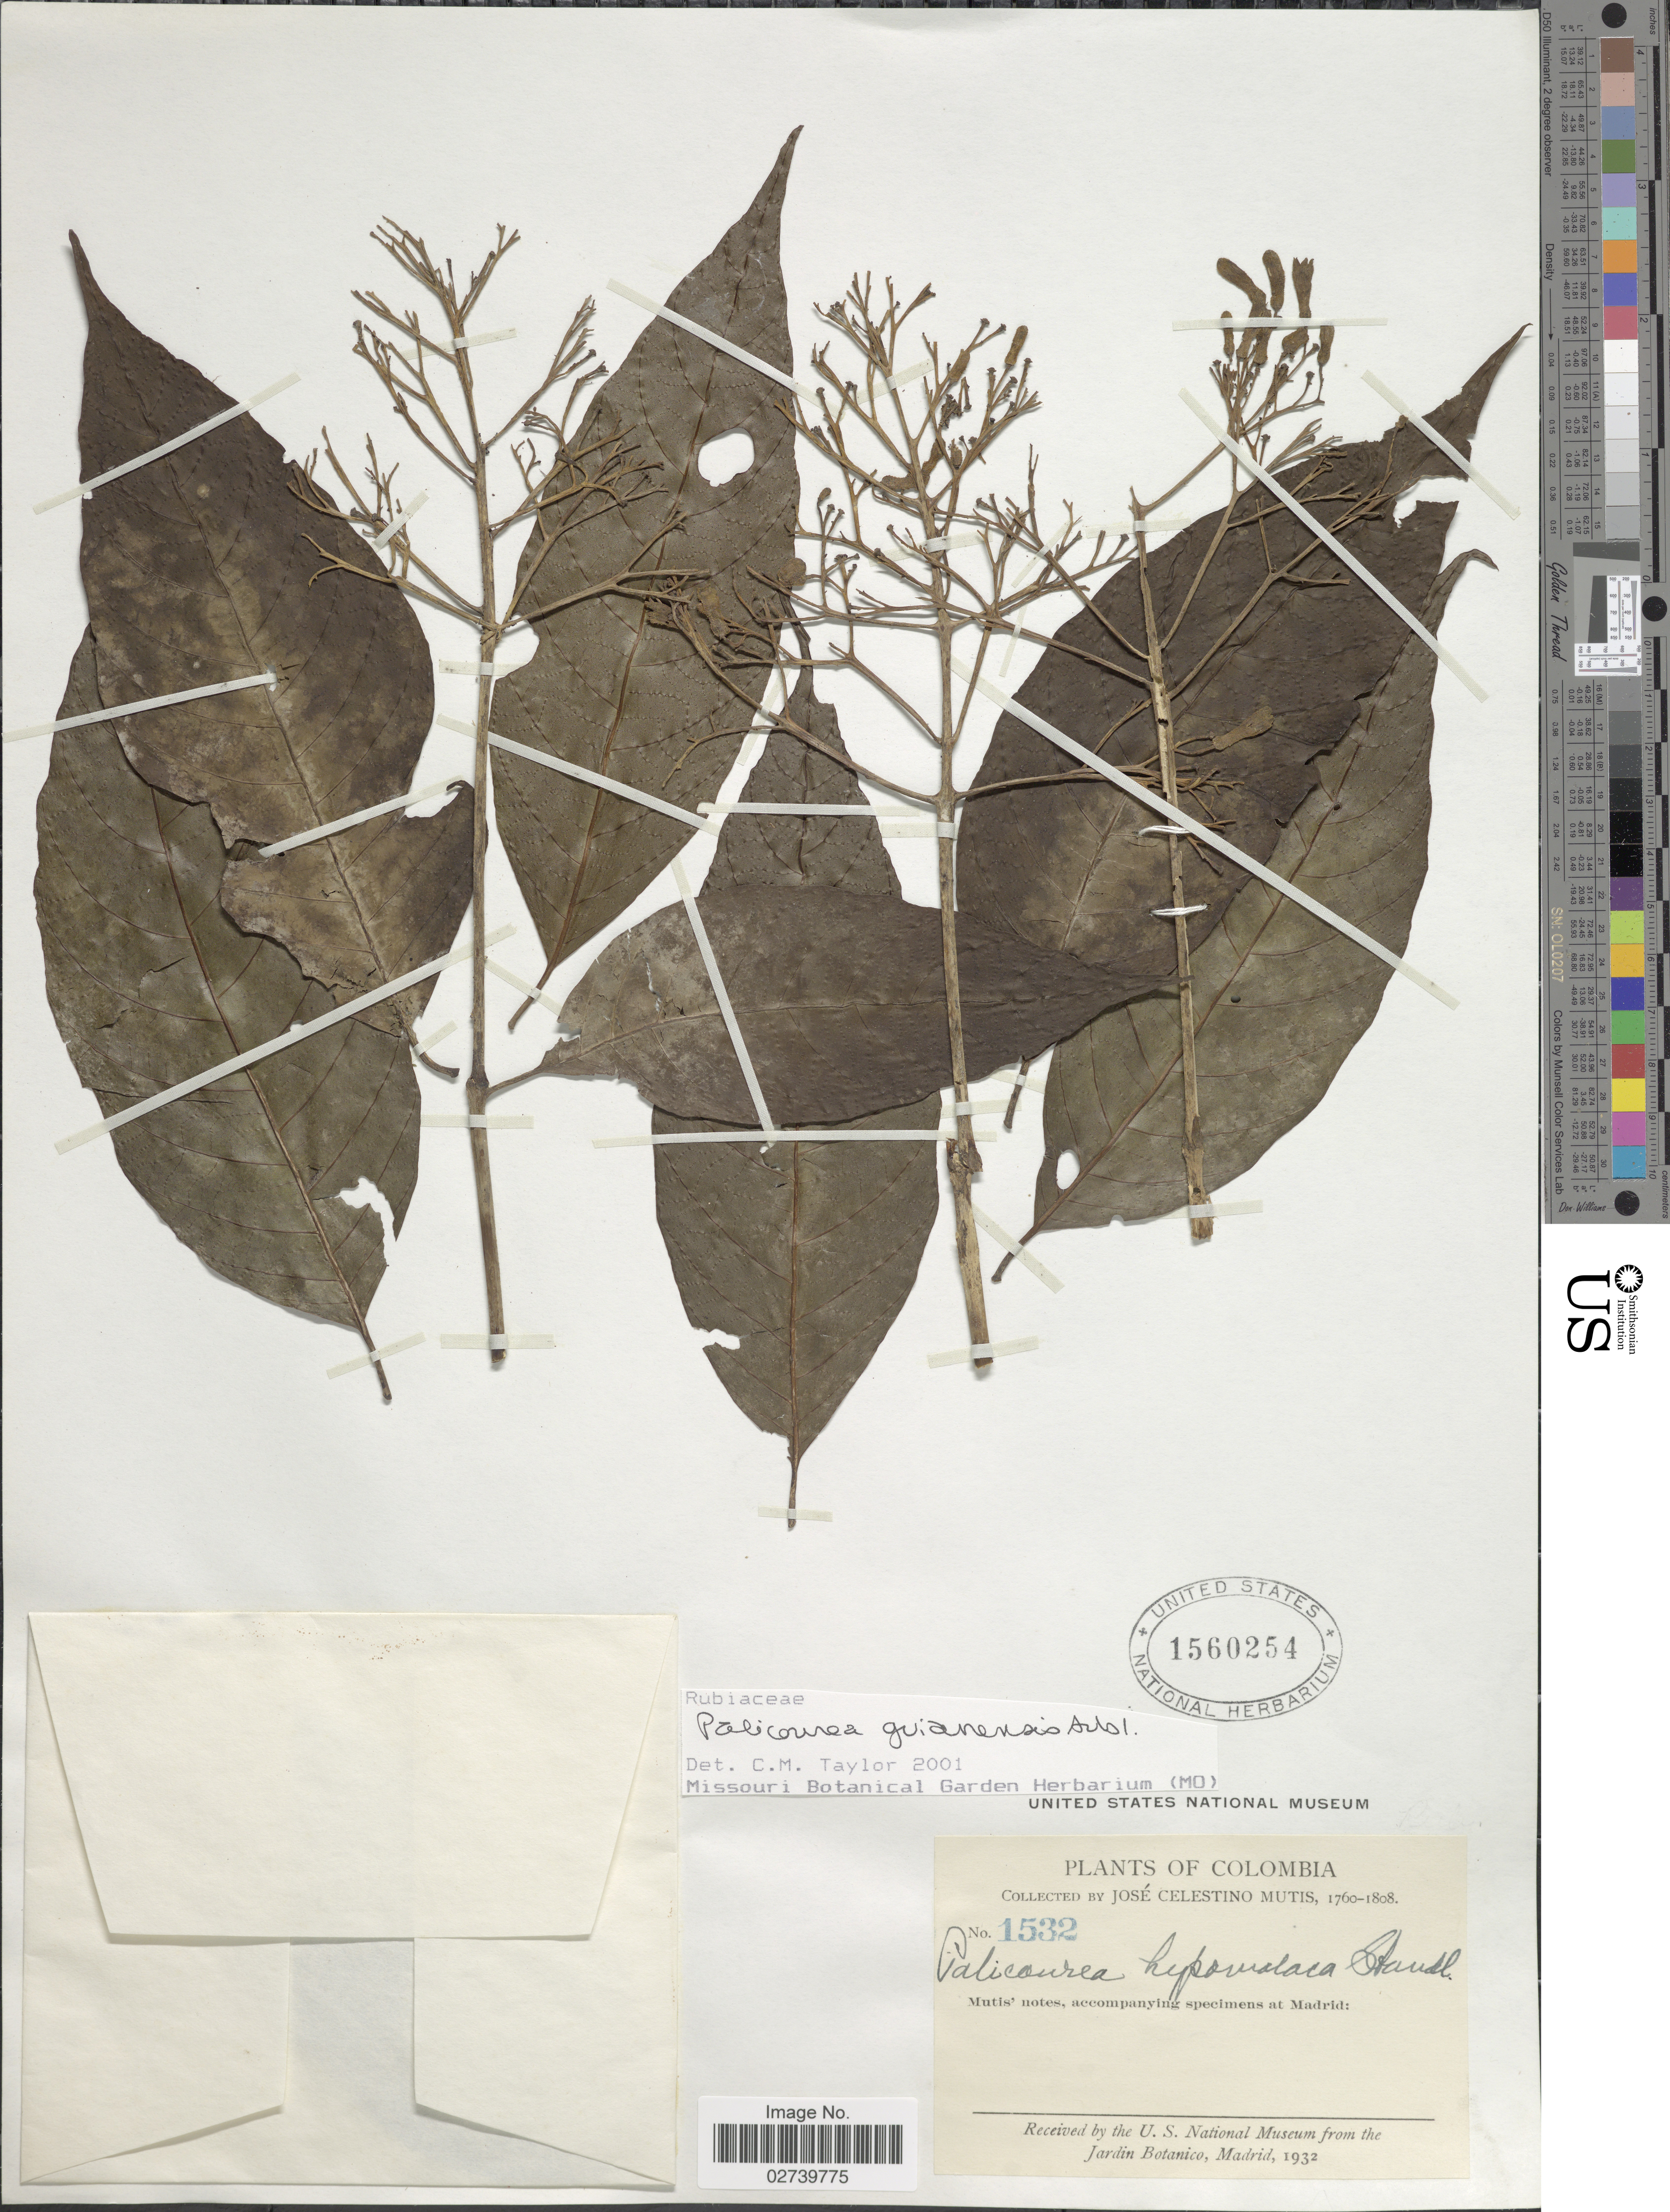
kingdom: Plantae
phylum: Tracheophyta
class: Magnoliopsida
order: Gentianales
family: Rubiaceae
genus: Palicourea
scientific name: Palicourea guianensis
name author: Aubl.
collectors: J. C. B. Mutis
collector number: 1532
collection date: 1760/1808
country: Colombia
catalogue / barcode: US 1560254